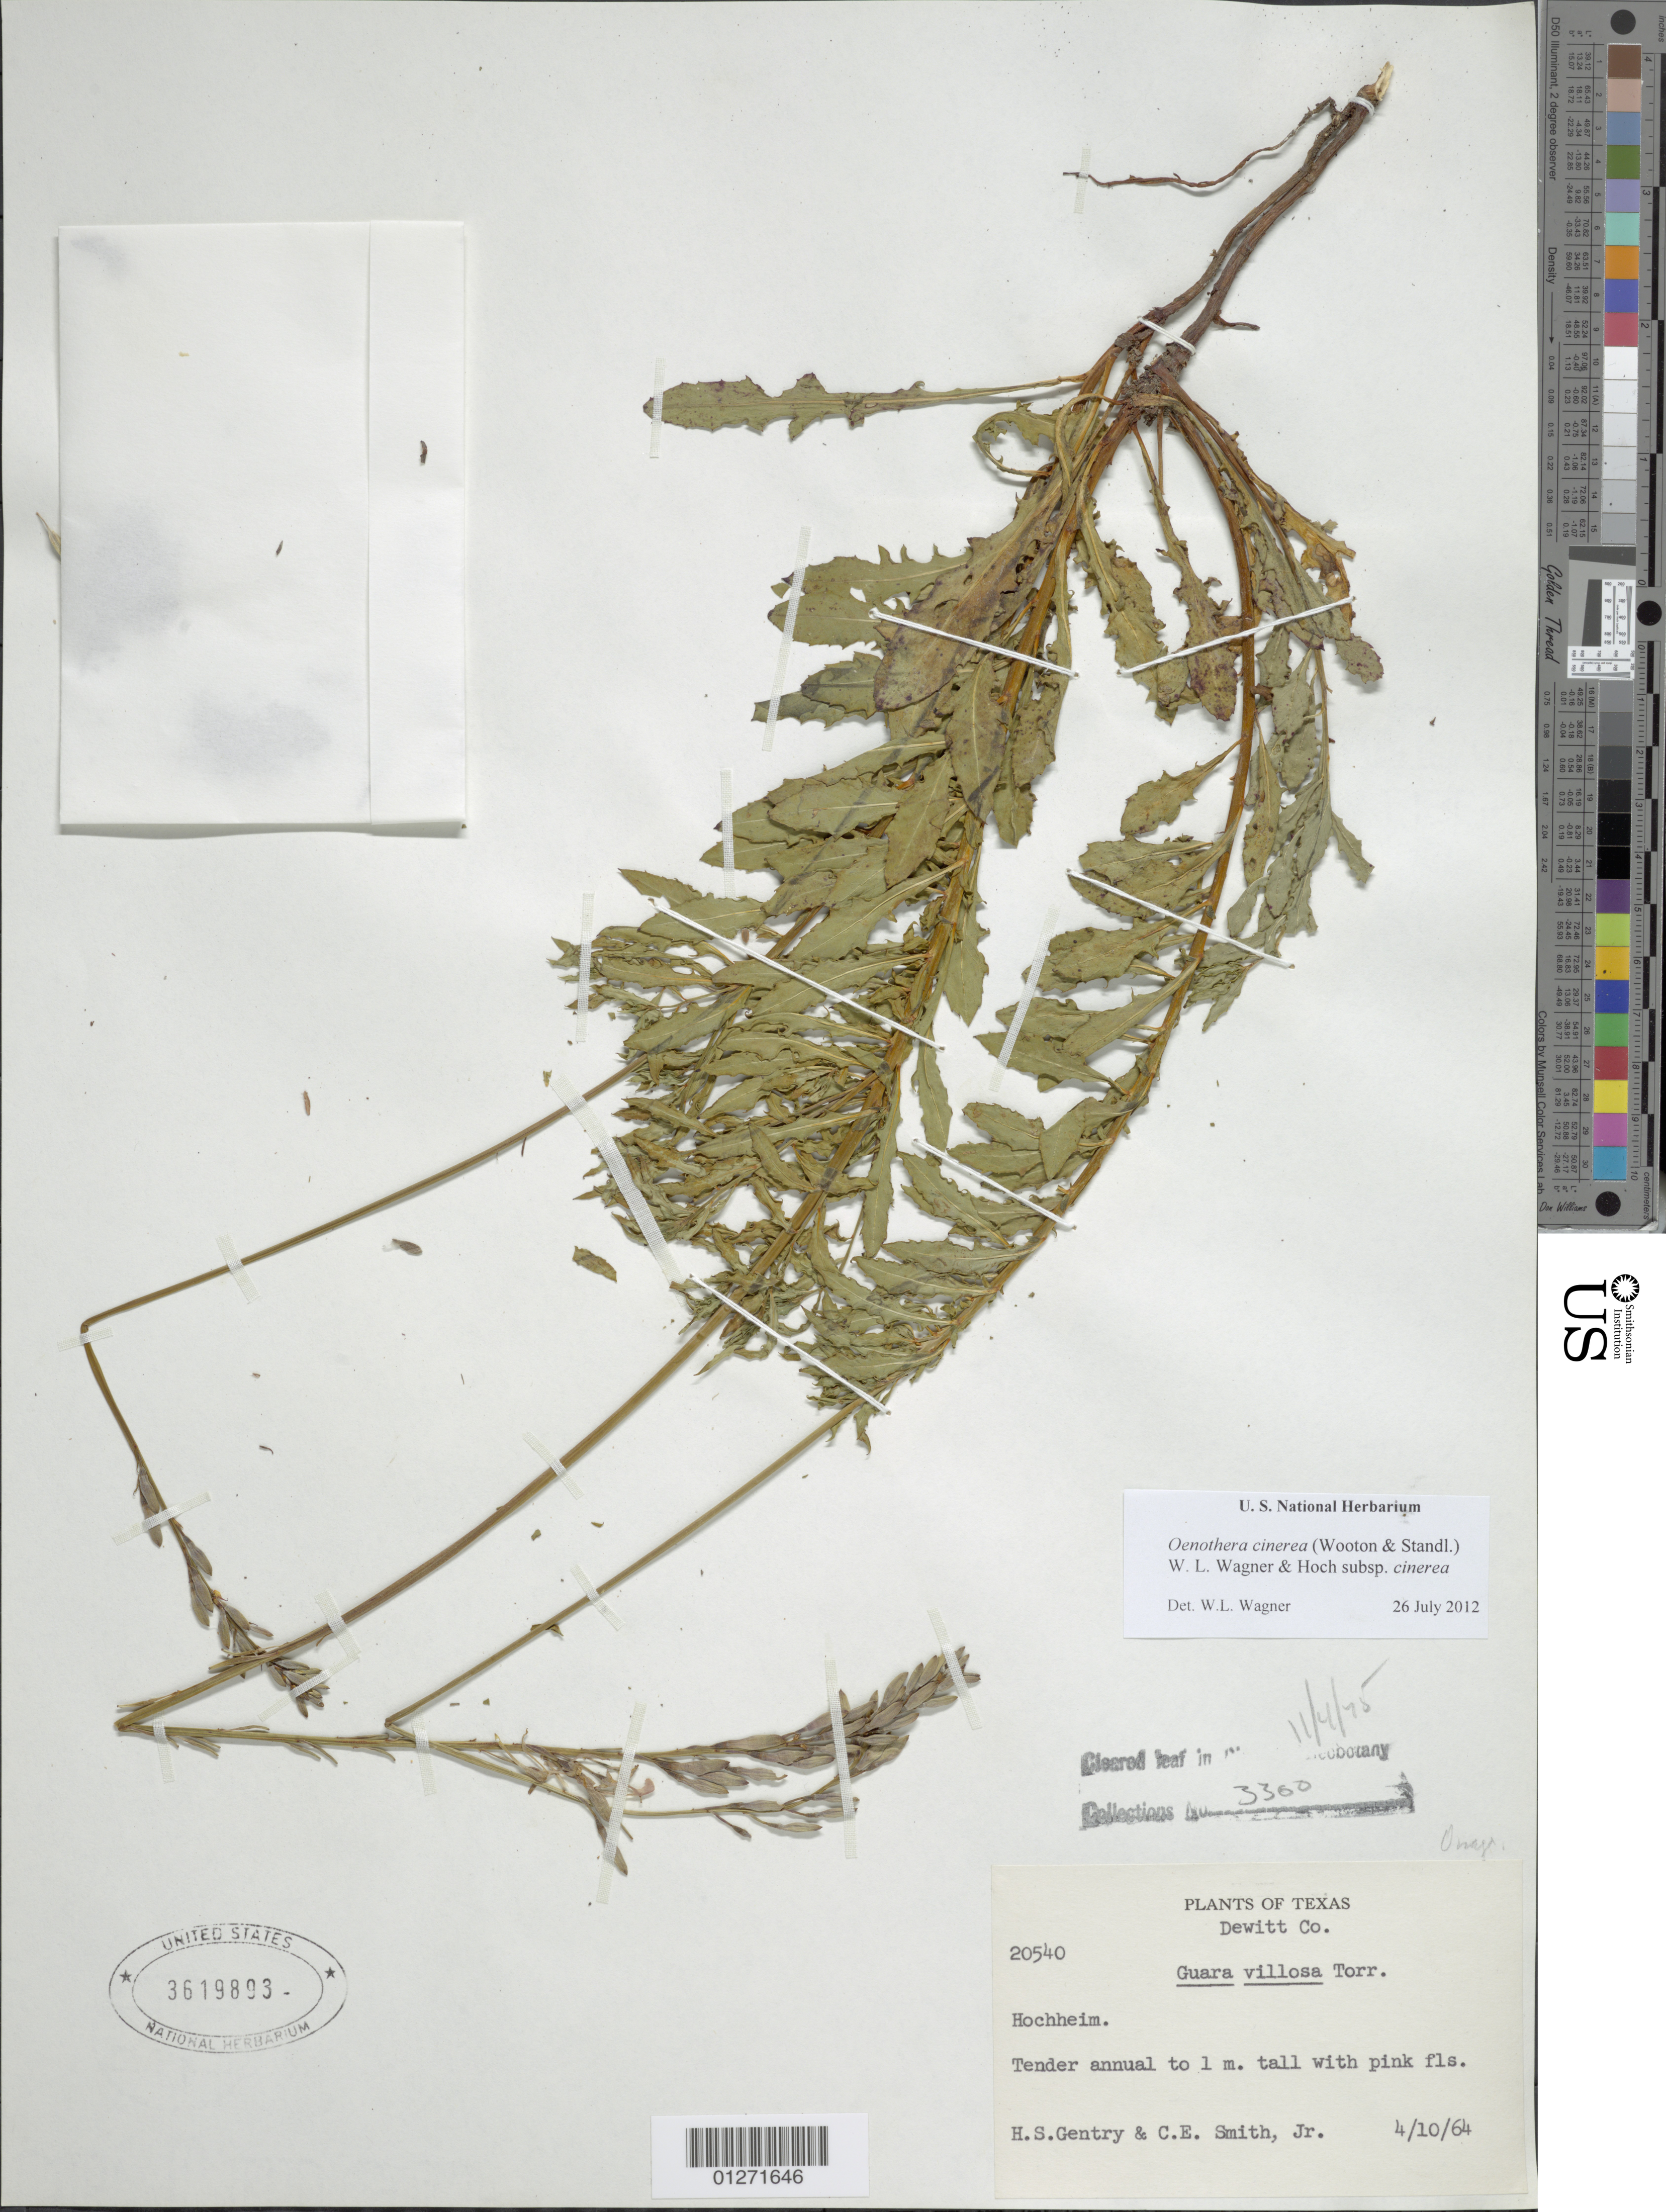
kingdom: Plantae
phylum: Tracheophyta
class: Magnoliopsida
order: Myrtales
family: Onagraceae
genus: Oenothera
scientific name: Oenothera cinerea subsp. cinerea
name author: (Wooton & Standl.) W.L. Wagner & Hoch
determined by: Wagner, W. L., (BOT), Smithsonian Institution - National Museum of Natural History (UNITED STATES)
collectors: H. S. Gentry & C. E. Smith Jr.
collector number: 20540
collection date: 1964-04-10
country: United States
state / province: Texas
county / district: Dewitt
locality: Hochheim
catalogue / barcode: US 3619893